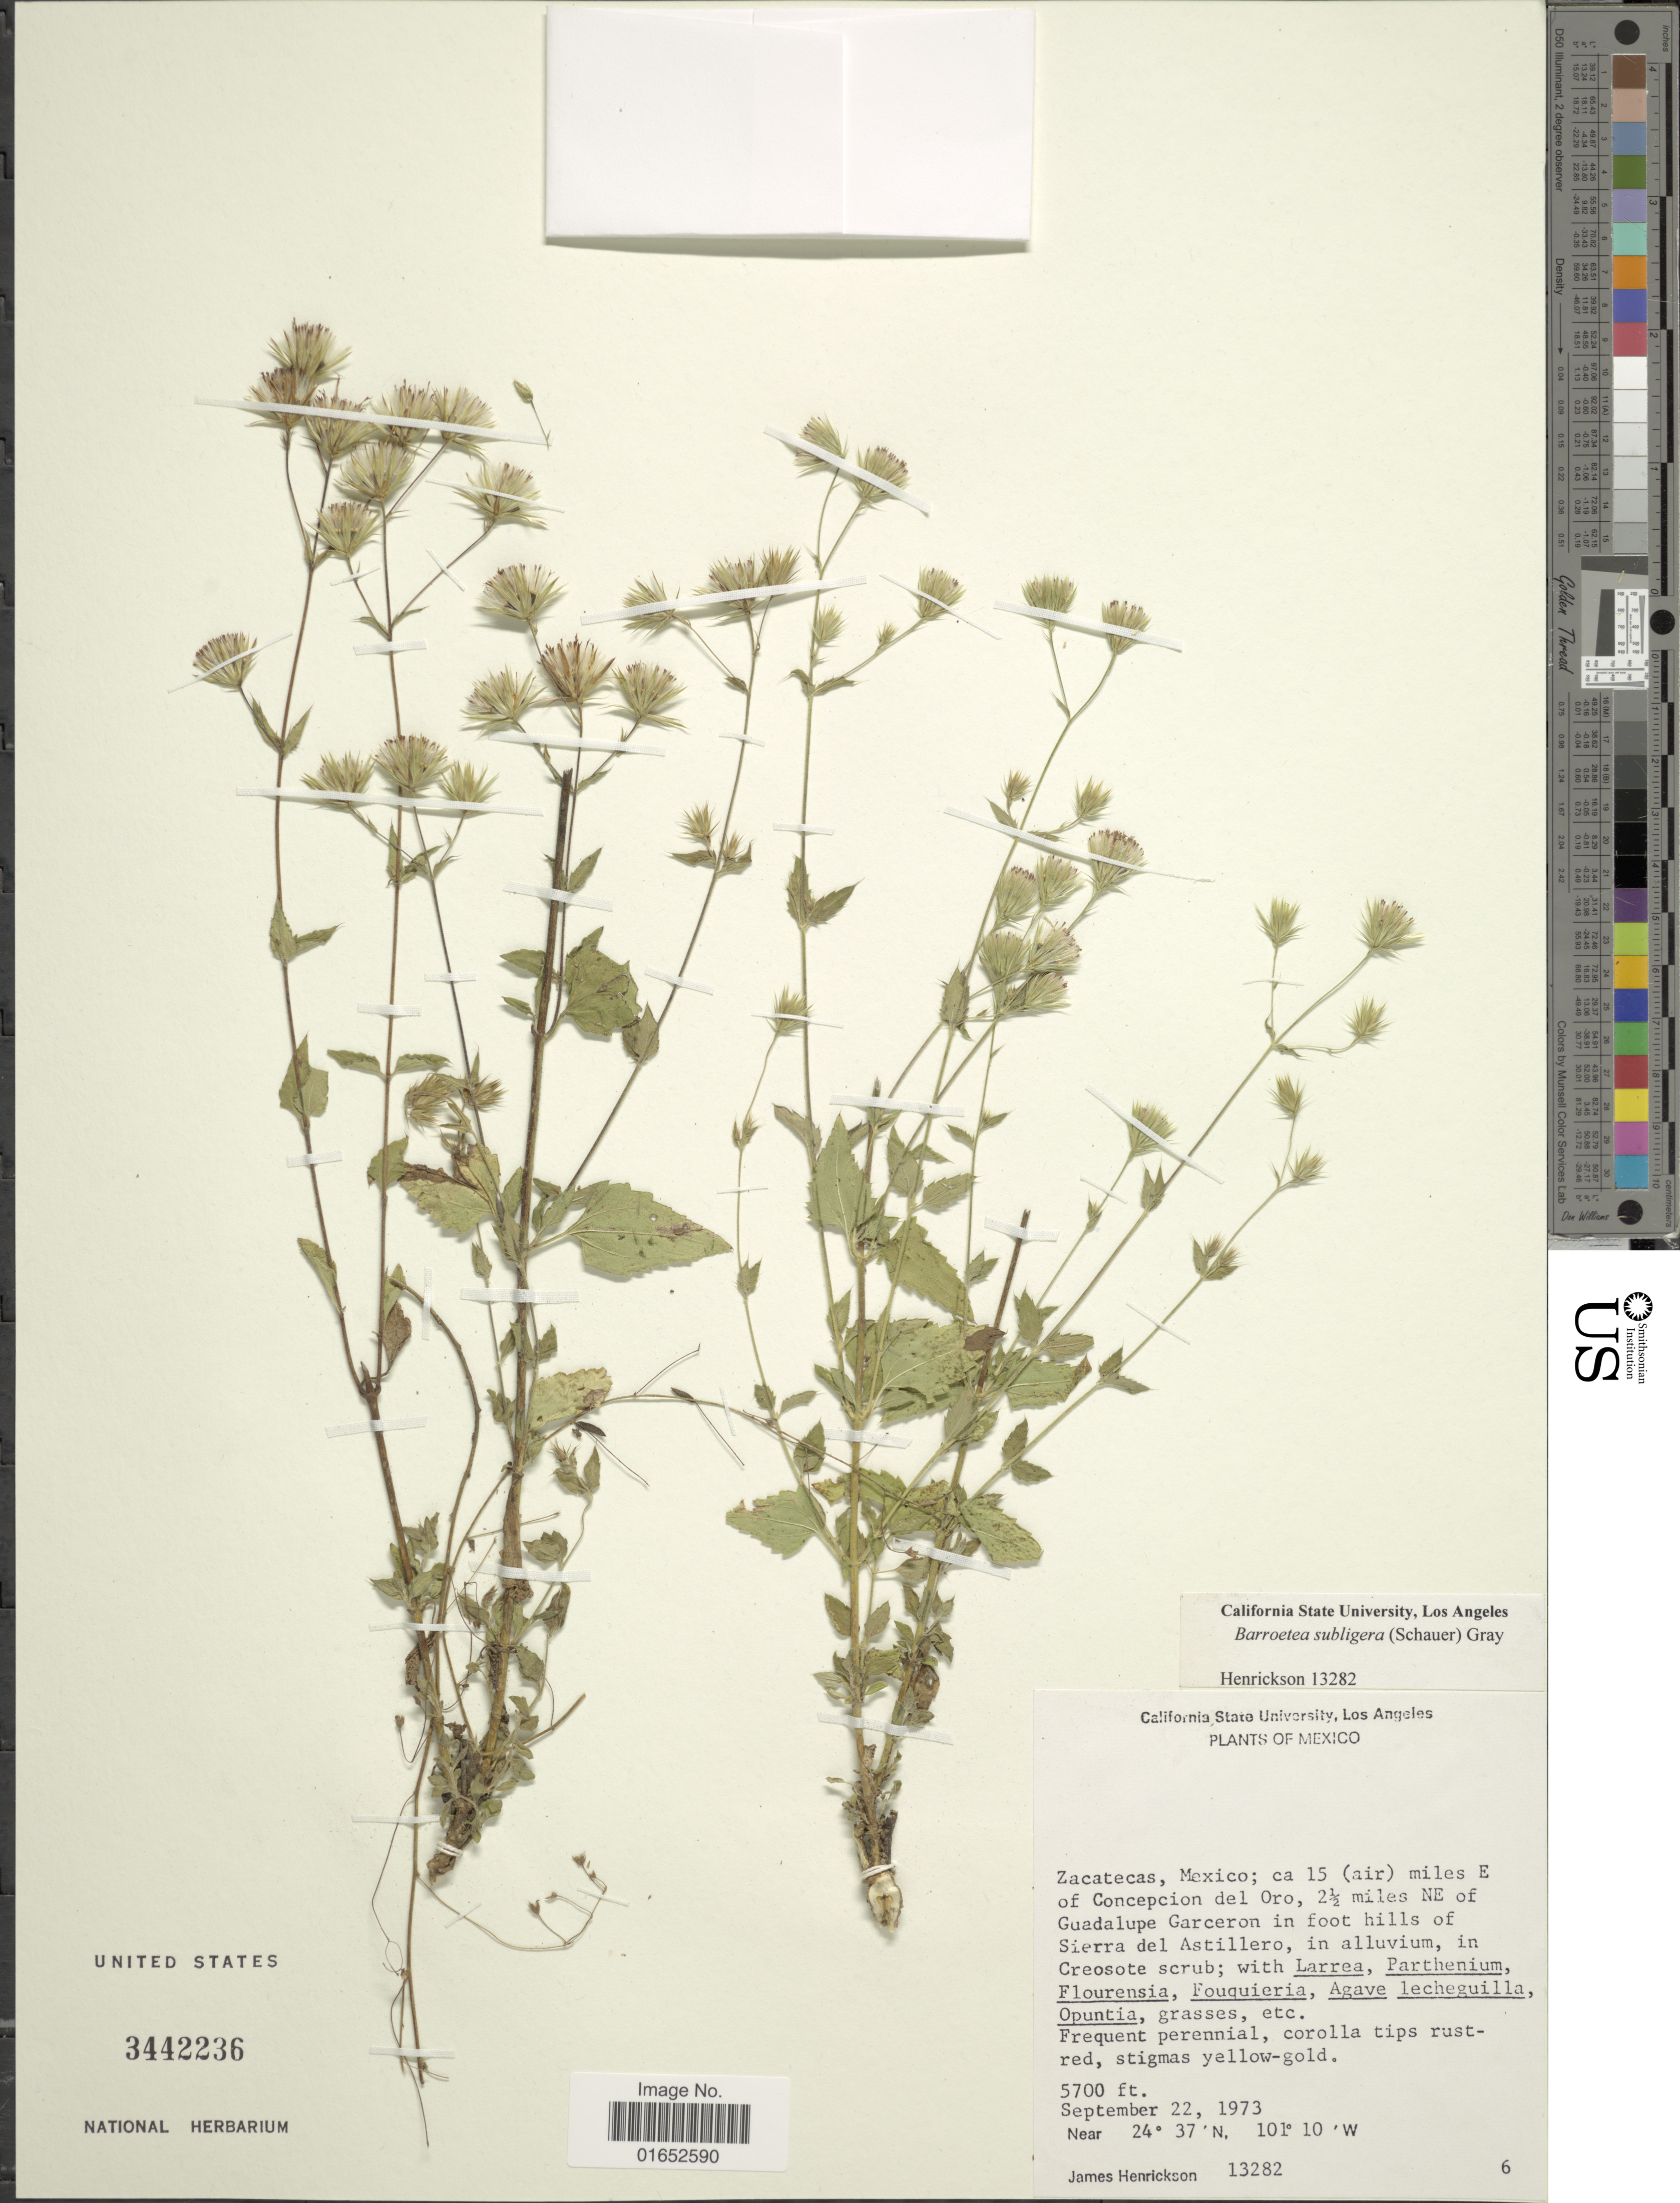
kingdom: Plantae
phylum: Tracheophyta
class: Magnoliopsida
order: Asterales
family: Asteraceae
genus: Barroetea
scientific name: Barroetea subuligera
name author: (S. Schauer) A. Gray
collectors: J. Henrickson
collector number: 13282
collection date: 1973-09-22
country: Mexico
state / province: Zacatecas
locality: Ca 15 (air) miles E of Concepcion del Oro, 2½ miles NE of Guadalupe Garceron in foot hills of Sierra del Astillero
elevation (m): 1737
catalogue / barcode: US 3442236